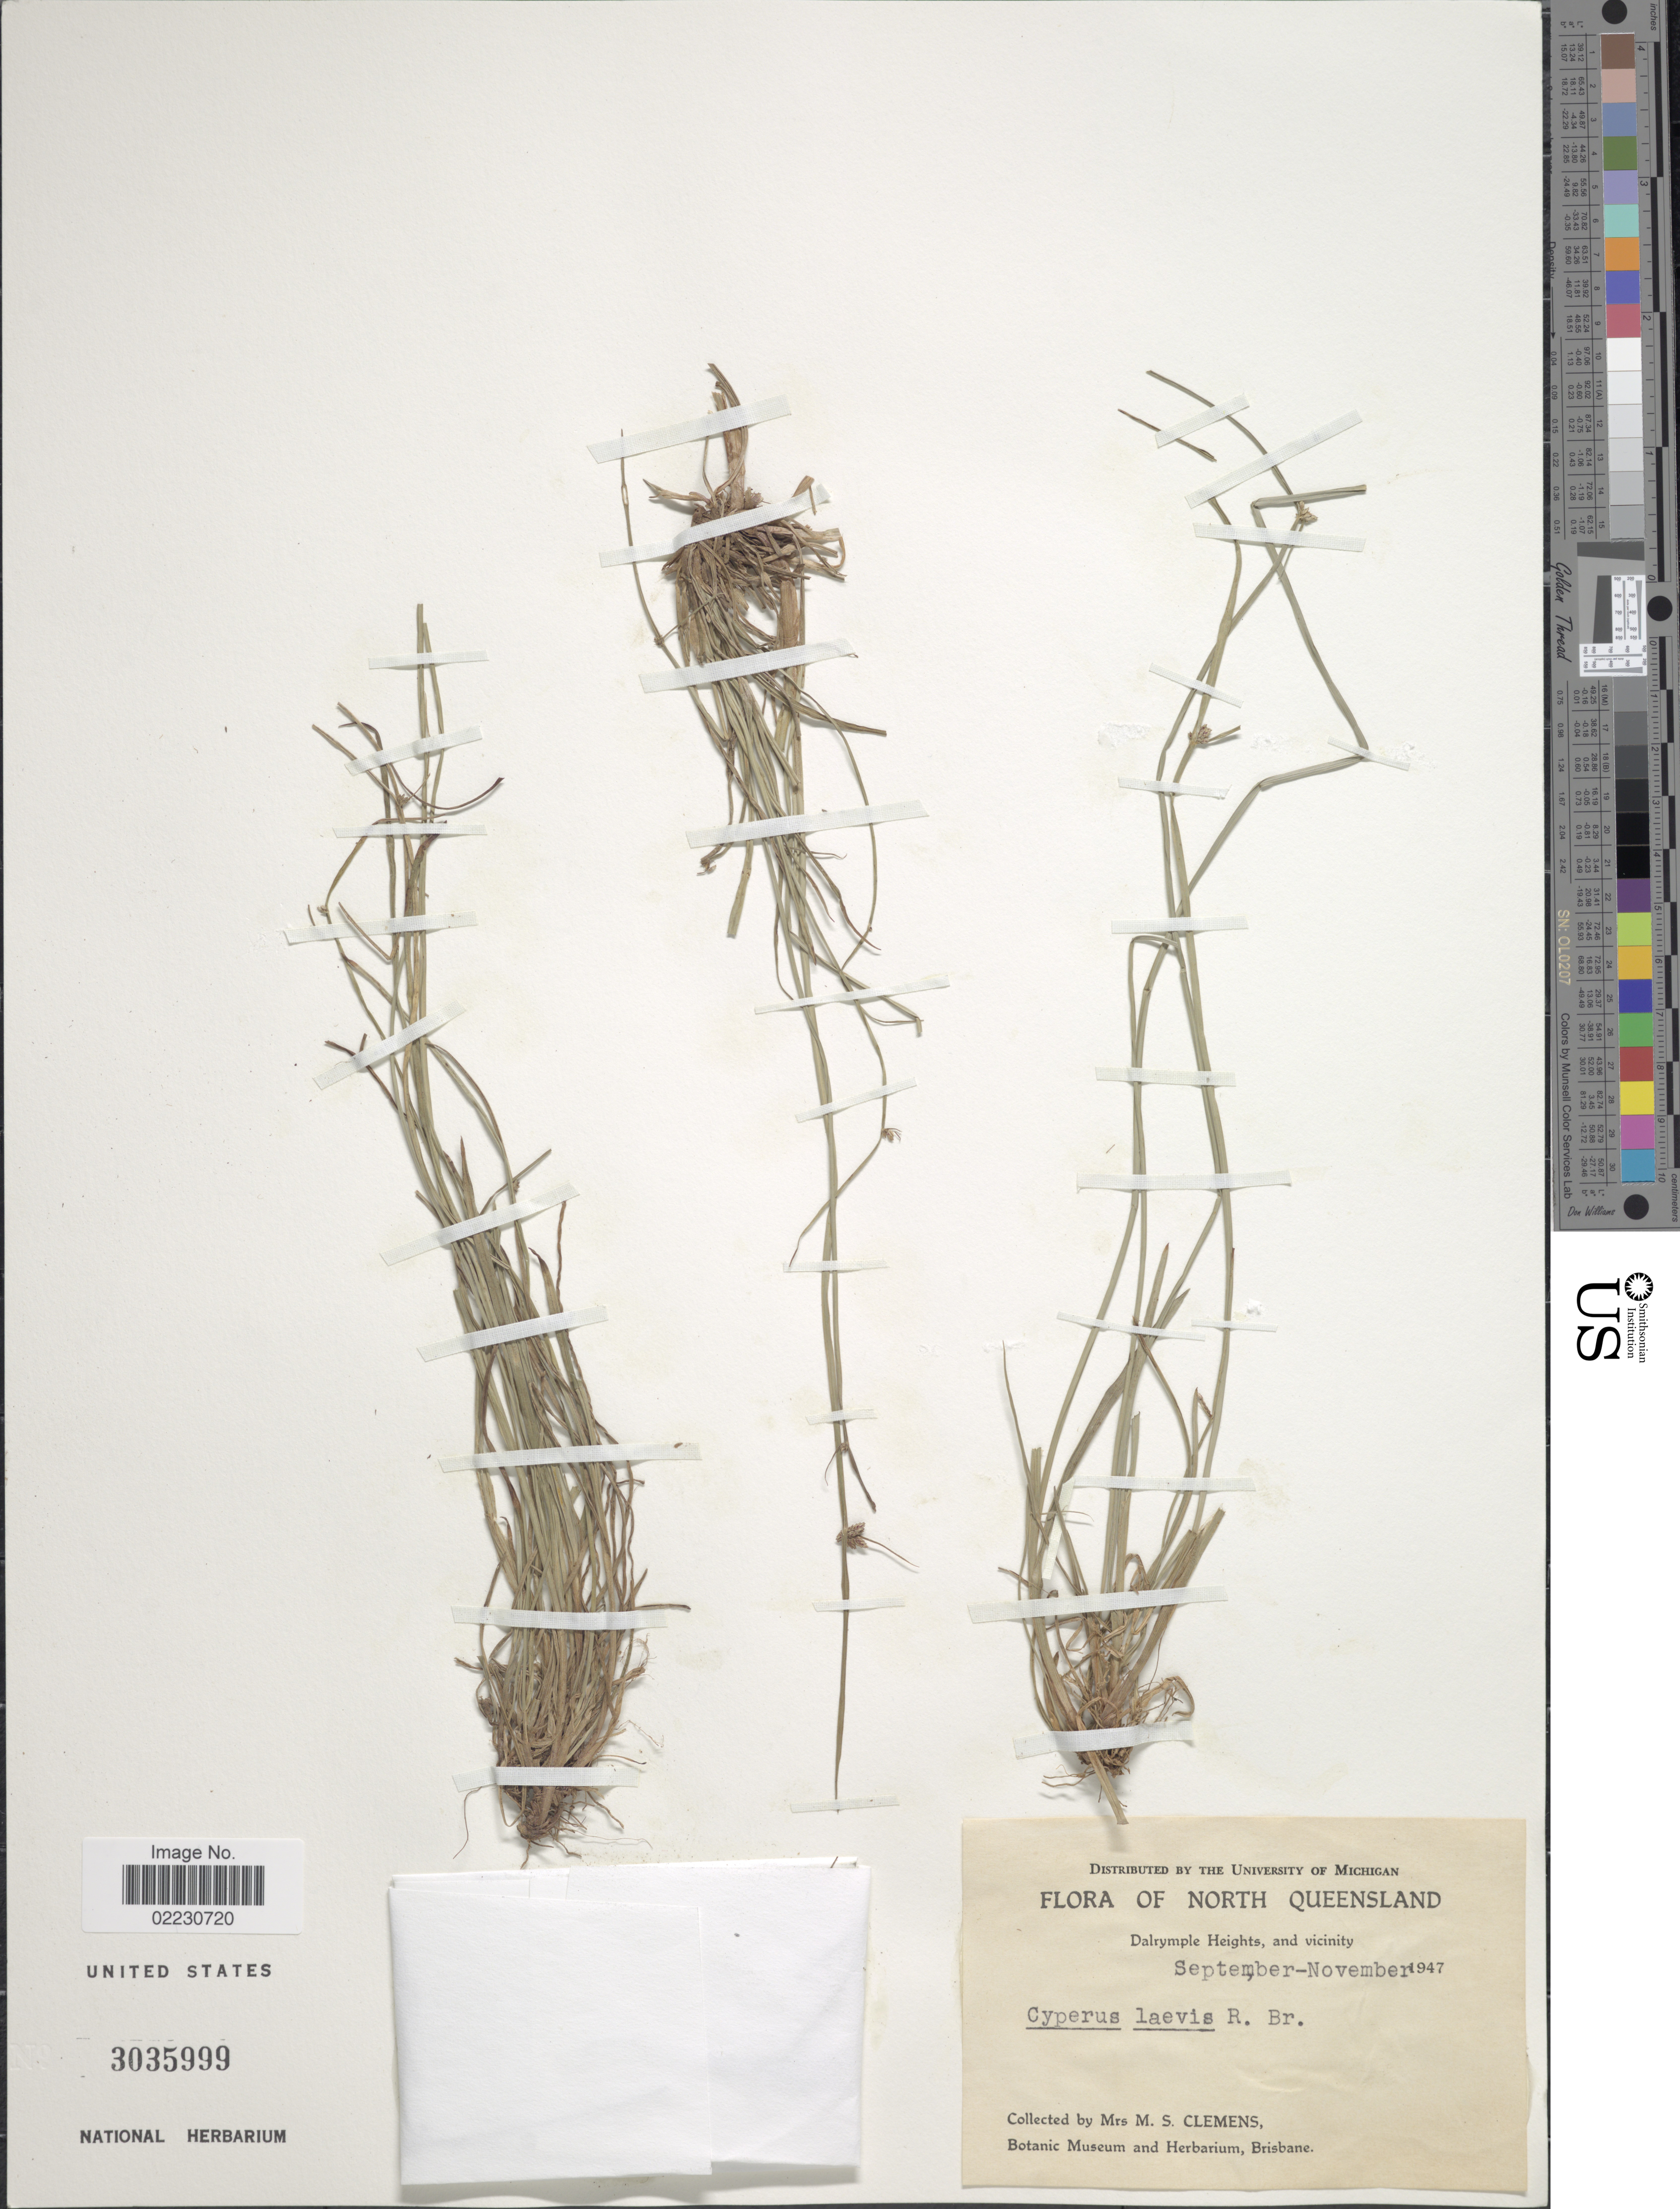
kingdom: Plantae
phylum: Tracheophyta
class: Liliopsida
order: Poales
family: Cyperaceae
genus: Cyperus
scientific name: Cyperus laevis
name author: R. Br.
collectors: M. S. Clemens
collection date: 1947-09/1947-11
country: Australia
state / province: Queensland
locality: North Queensland. Dalrymple Heights, and vicinity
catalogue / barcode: US 3035999